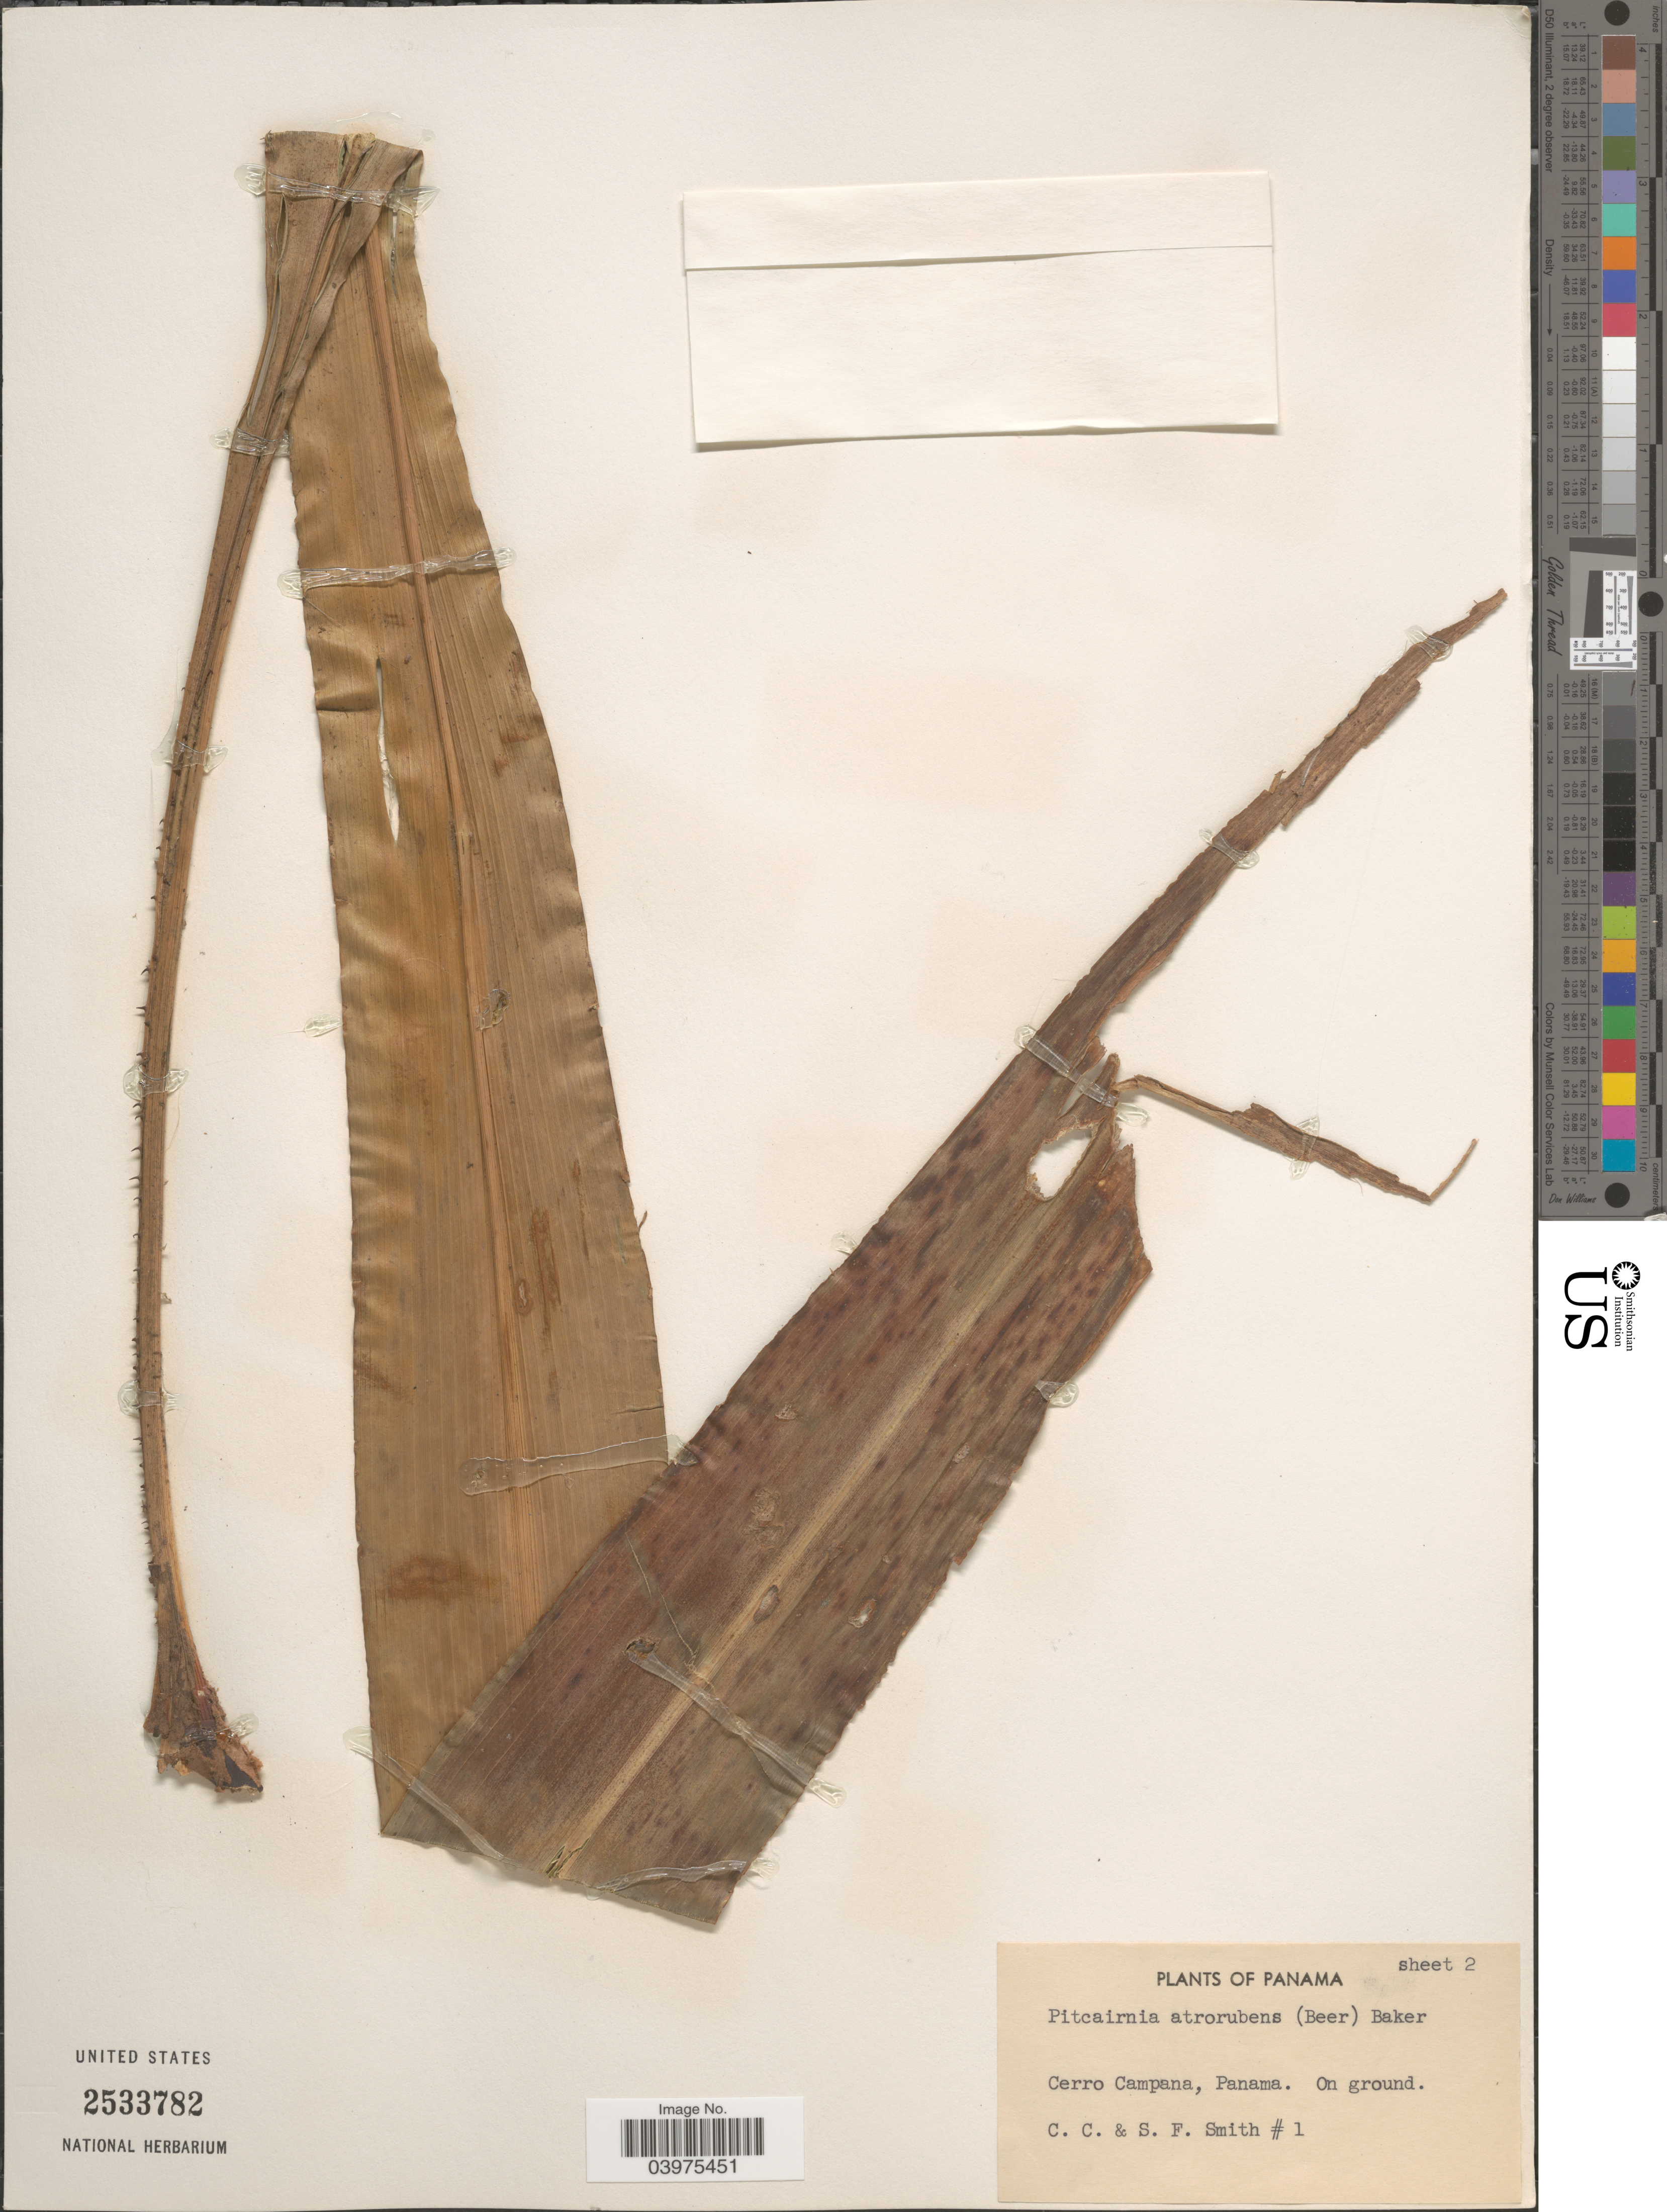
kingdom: Plantae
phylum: Tracheophyta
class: Liliopsida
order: Poales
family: Bromeliaceae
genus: Pitcairnia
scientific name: Pitcairnia atrorubens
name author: (Beer) Baker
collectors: C. C. Smith & S.F. Smith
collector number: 1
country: Panama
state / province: Panamá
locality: Cerro Campana.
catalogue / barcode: US 2533782